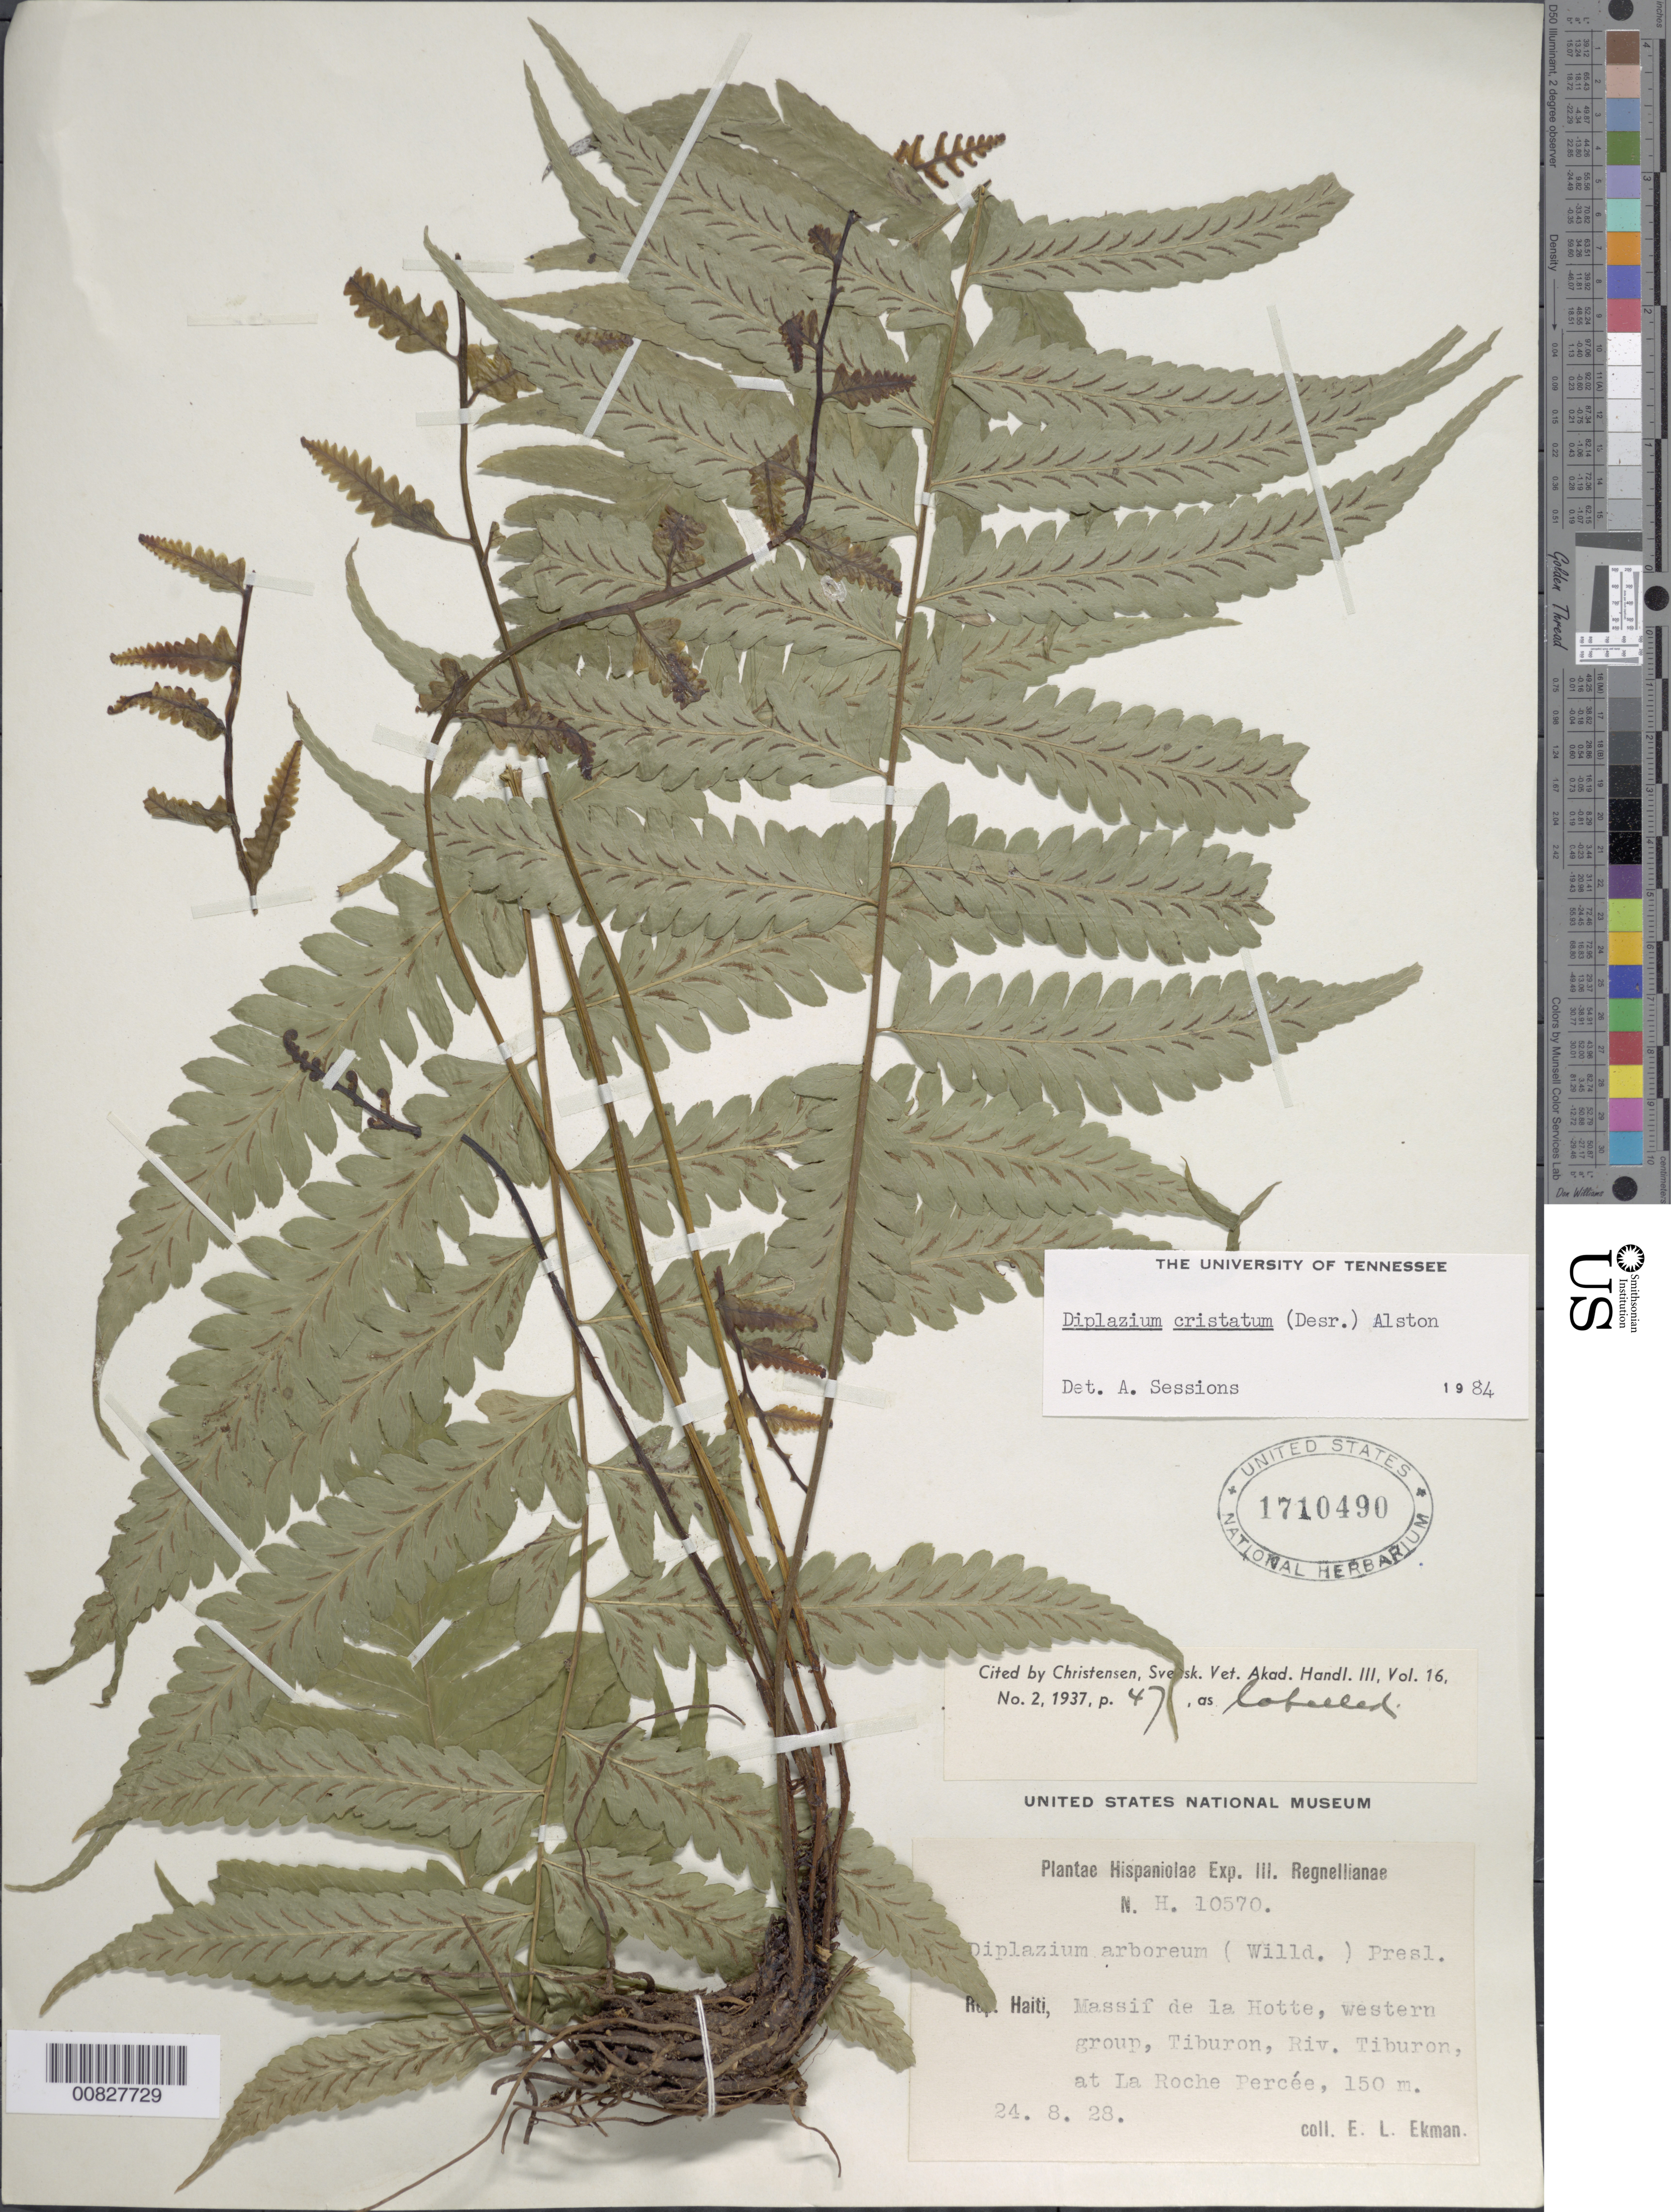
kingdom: Plantae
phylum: Tracheophyta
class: Polypodiopsida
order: Polypodiales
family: Athyriaceae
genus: Diplazium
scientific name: Diplazium cristatum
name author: (Desr.) Alston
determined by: Sessions, A.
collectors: E. L. Ekman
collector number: H 10570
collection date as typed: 24 Aug 1928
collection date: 1928-08-24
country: Haiti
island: Hispaniola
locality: Massif de la Hotte, western group, Tiburon, Riv. Tiburon, at la Roche Percée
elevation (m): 150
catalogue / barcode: US 1710490